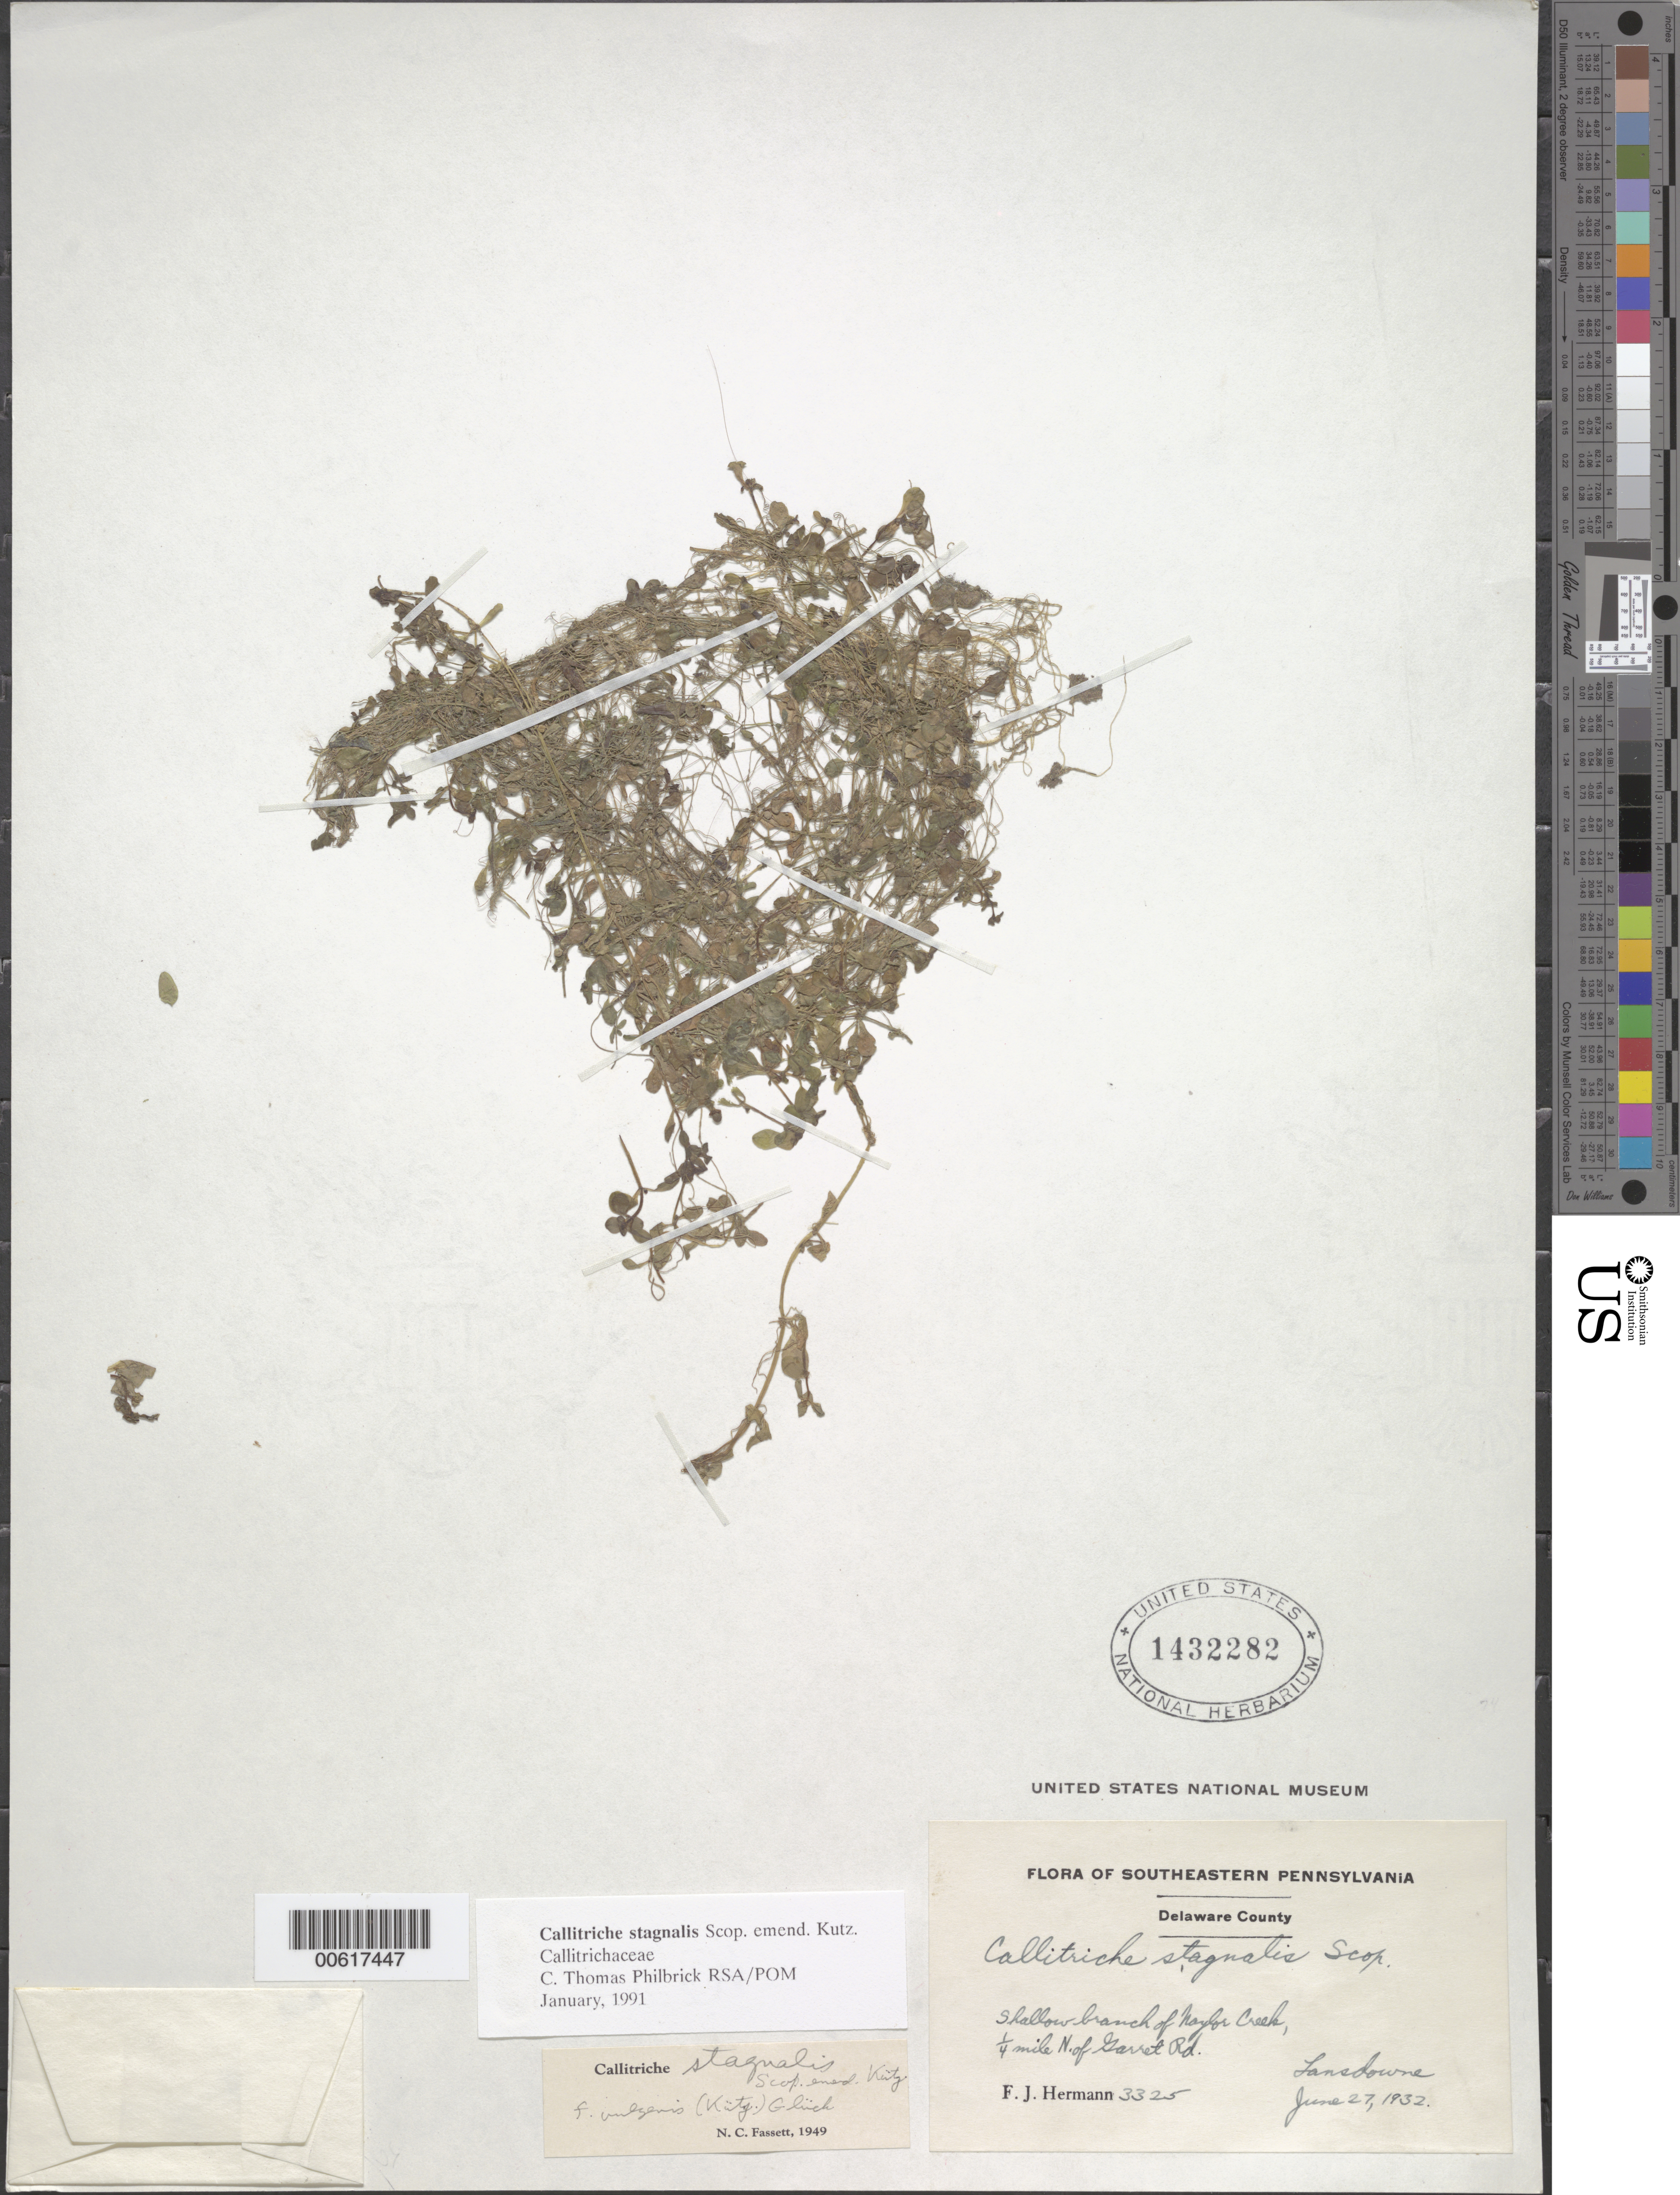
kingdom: Plantae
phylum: Tracheophyta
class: Magnoliopsida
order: Lamiales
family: Plantaginaceae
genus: Callitriche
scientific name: Callitriche stagnalis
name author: Scop.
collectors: F. J. Hermann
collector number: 3325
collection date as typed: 27 Jun 1932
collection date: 1932-06-27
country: United States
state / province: Pennsylvania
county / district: Delaware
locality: Shallow branch of Naylor Creek, N of Garret Rd., Landsdowne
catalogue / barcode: US 1432282